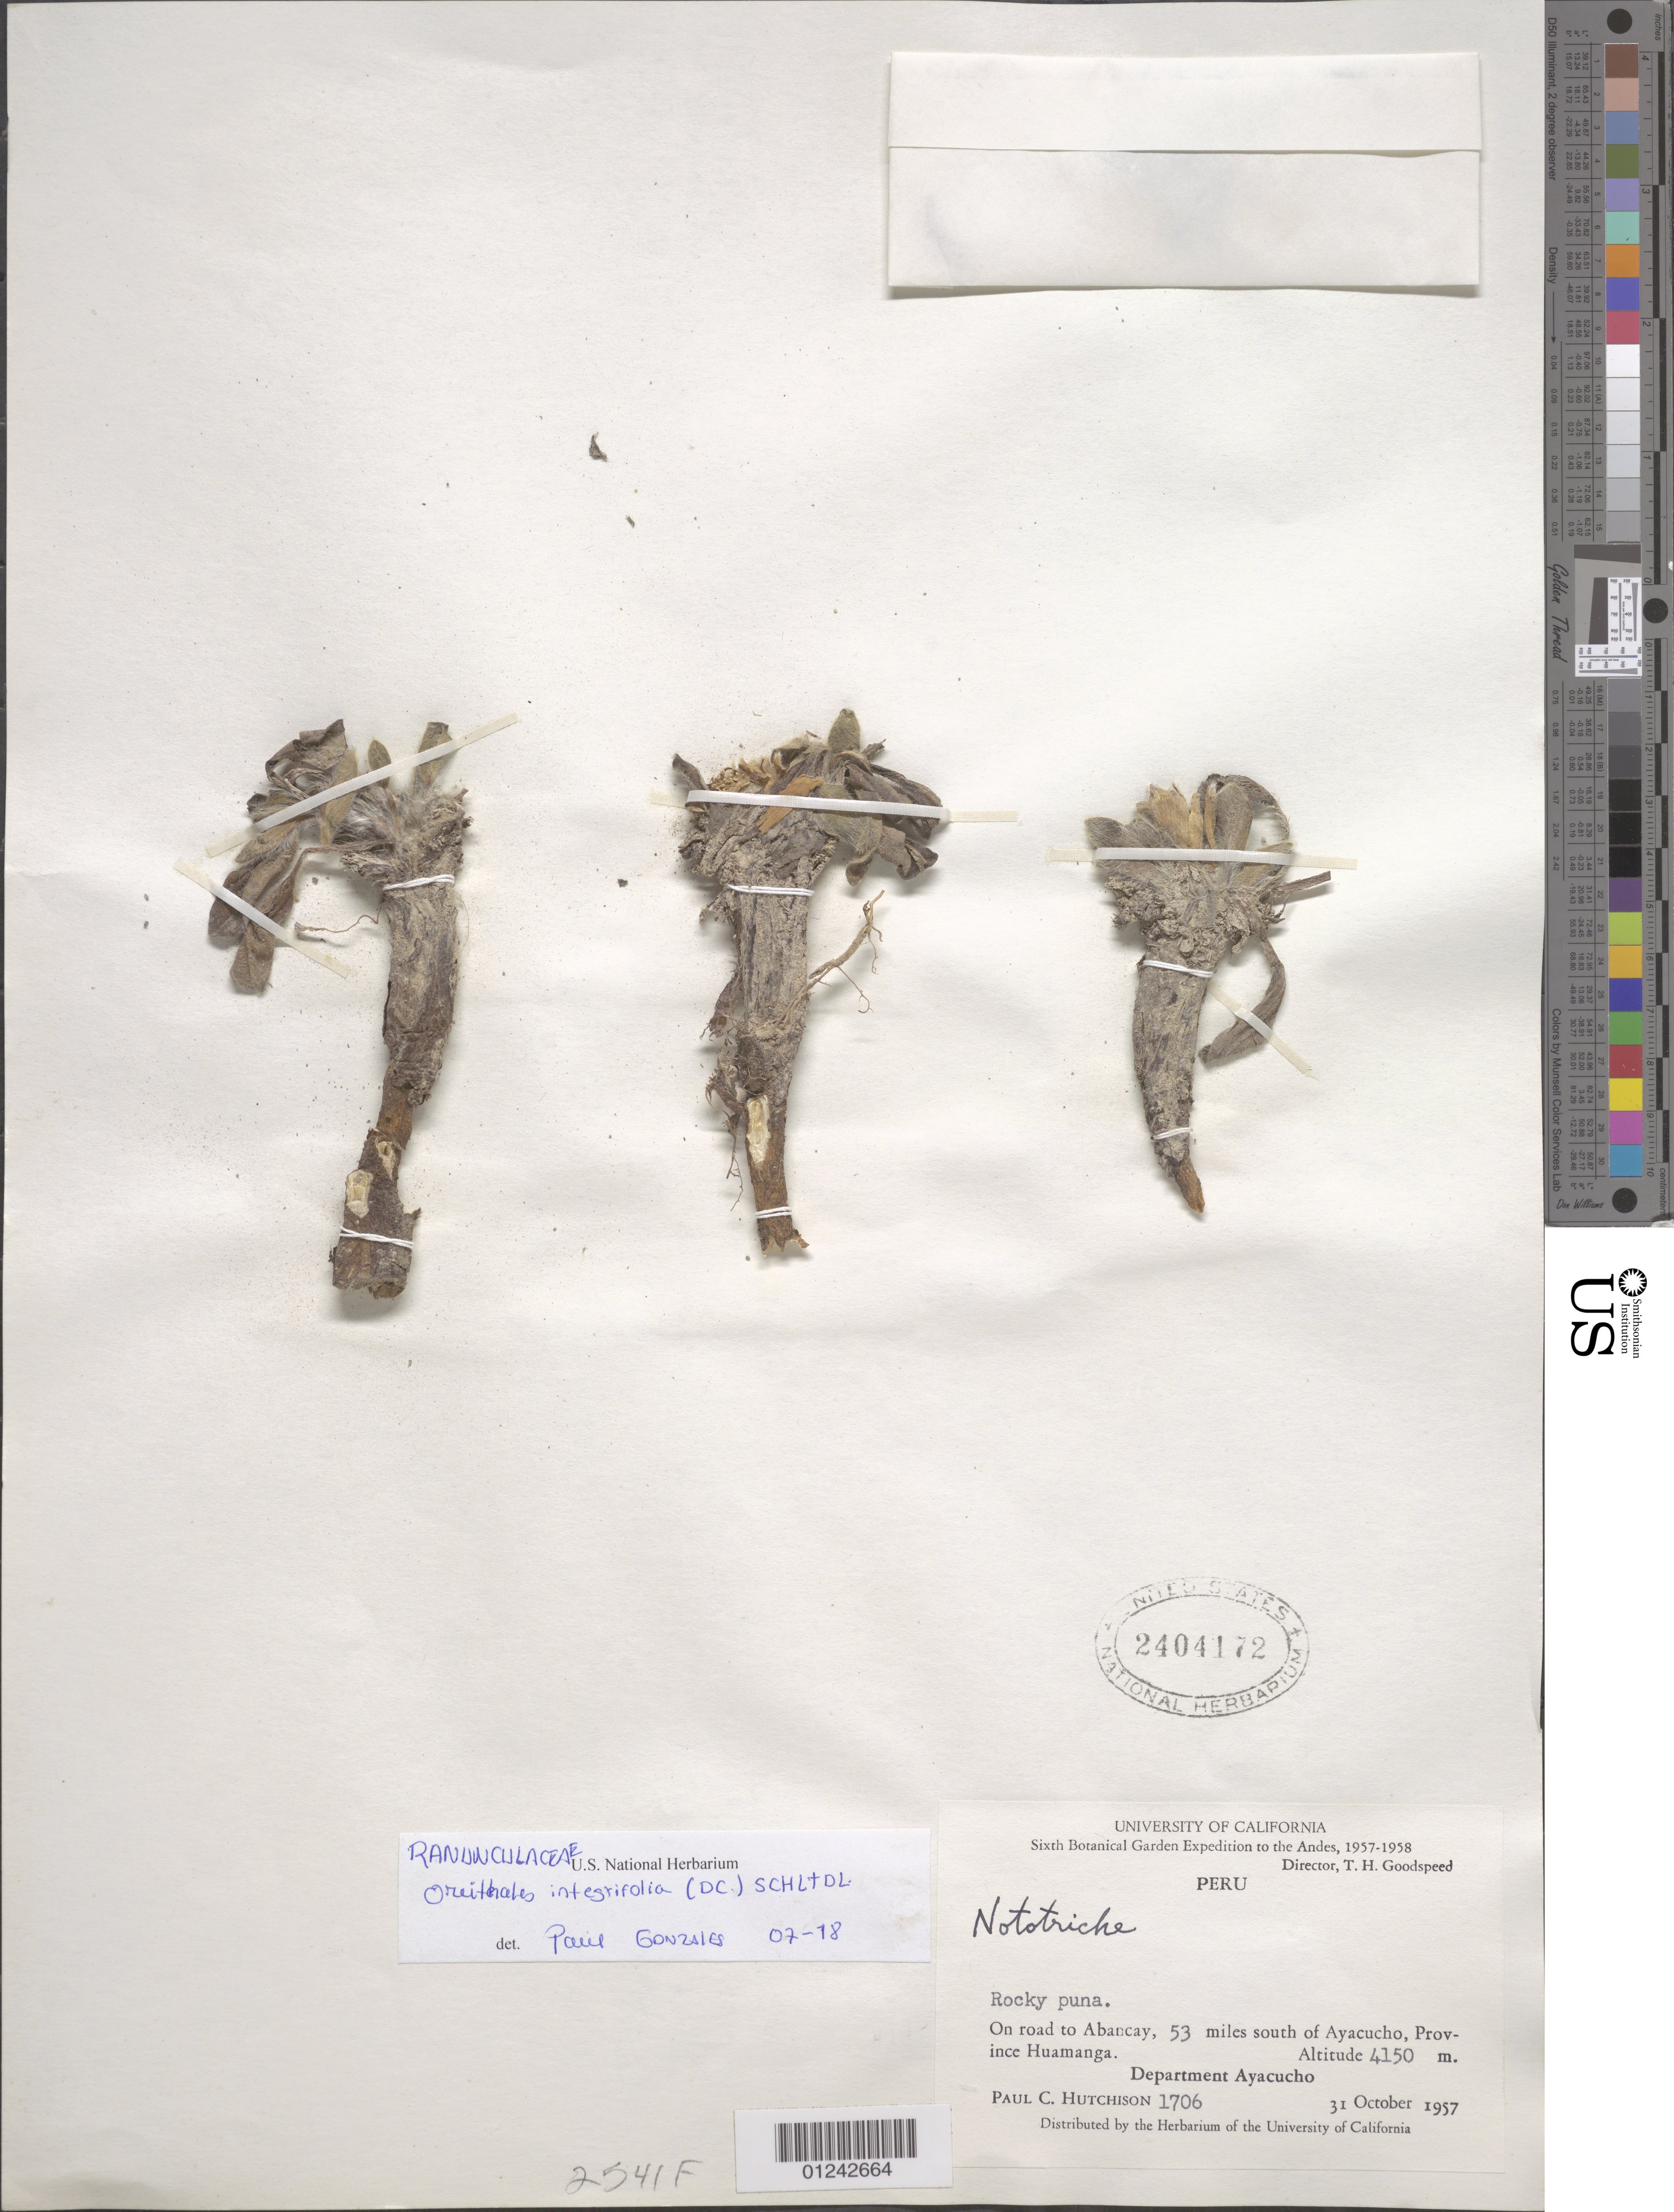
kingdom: Plantae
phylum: Tracheophyta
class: Magnoliopsida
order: Ranunculales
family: Ranunculaceae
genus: Oreithales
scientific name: Oreithales integrifolia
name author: (DC.) Schltdl.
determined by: Gonzáles Arce, P. H.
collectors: P. C. Hutchison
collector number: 1706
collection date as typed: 31 Oct 1957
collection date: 1957-10-31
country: Peru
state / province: Ayacucho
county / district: Huamanga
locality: Road to Abancay, 53 mi S of Ayacucho.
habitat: On road.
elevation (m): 4150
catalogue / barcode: US 2404172